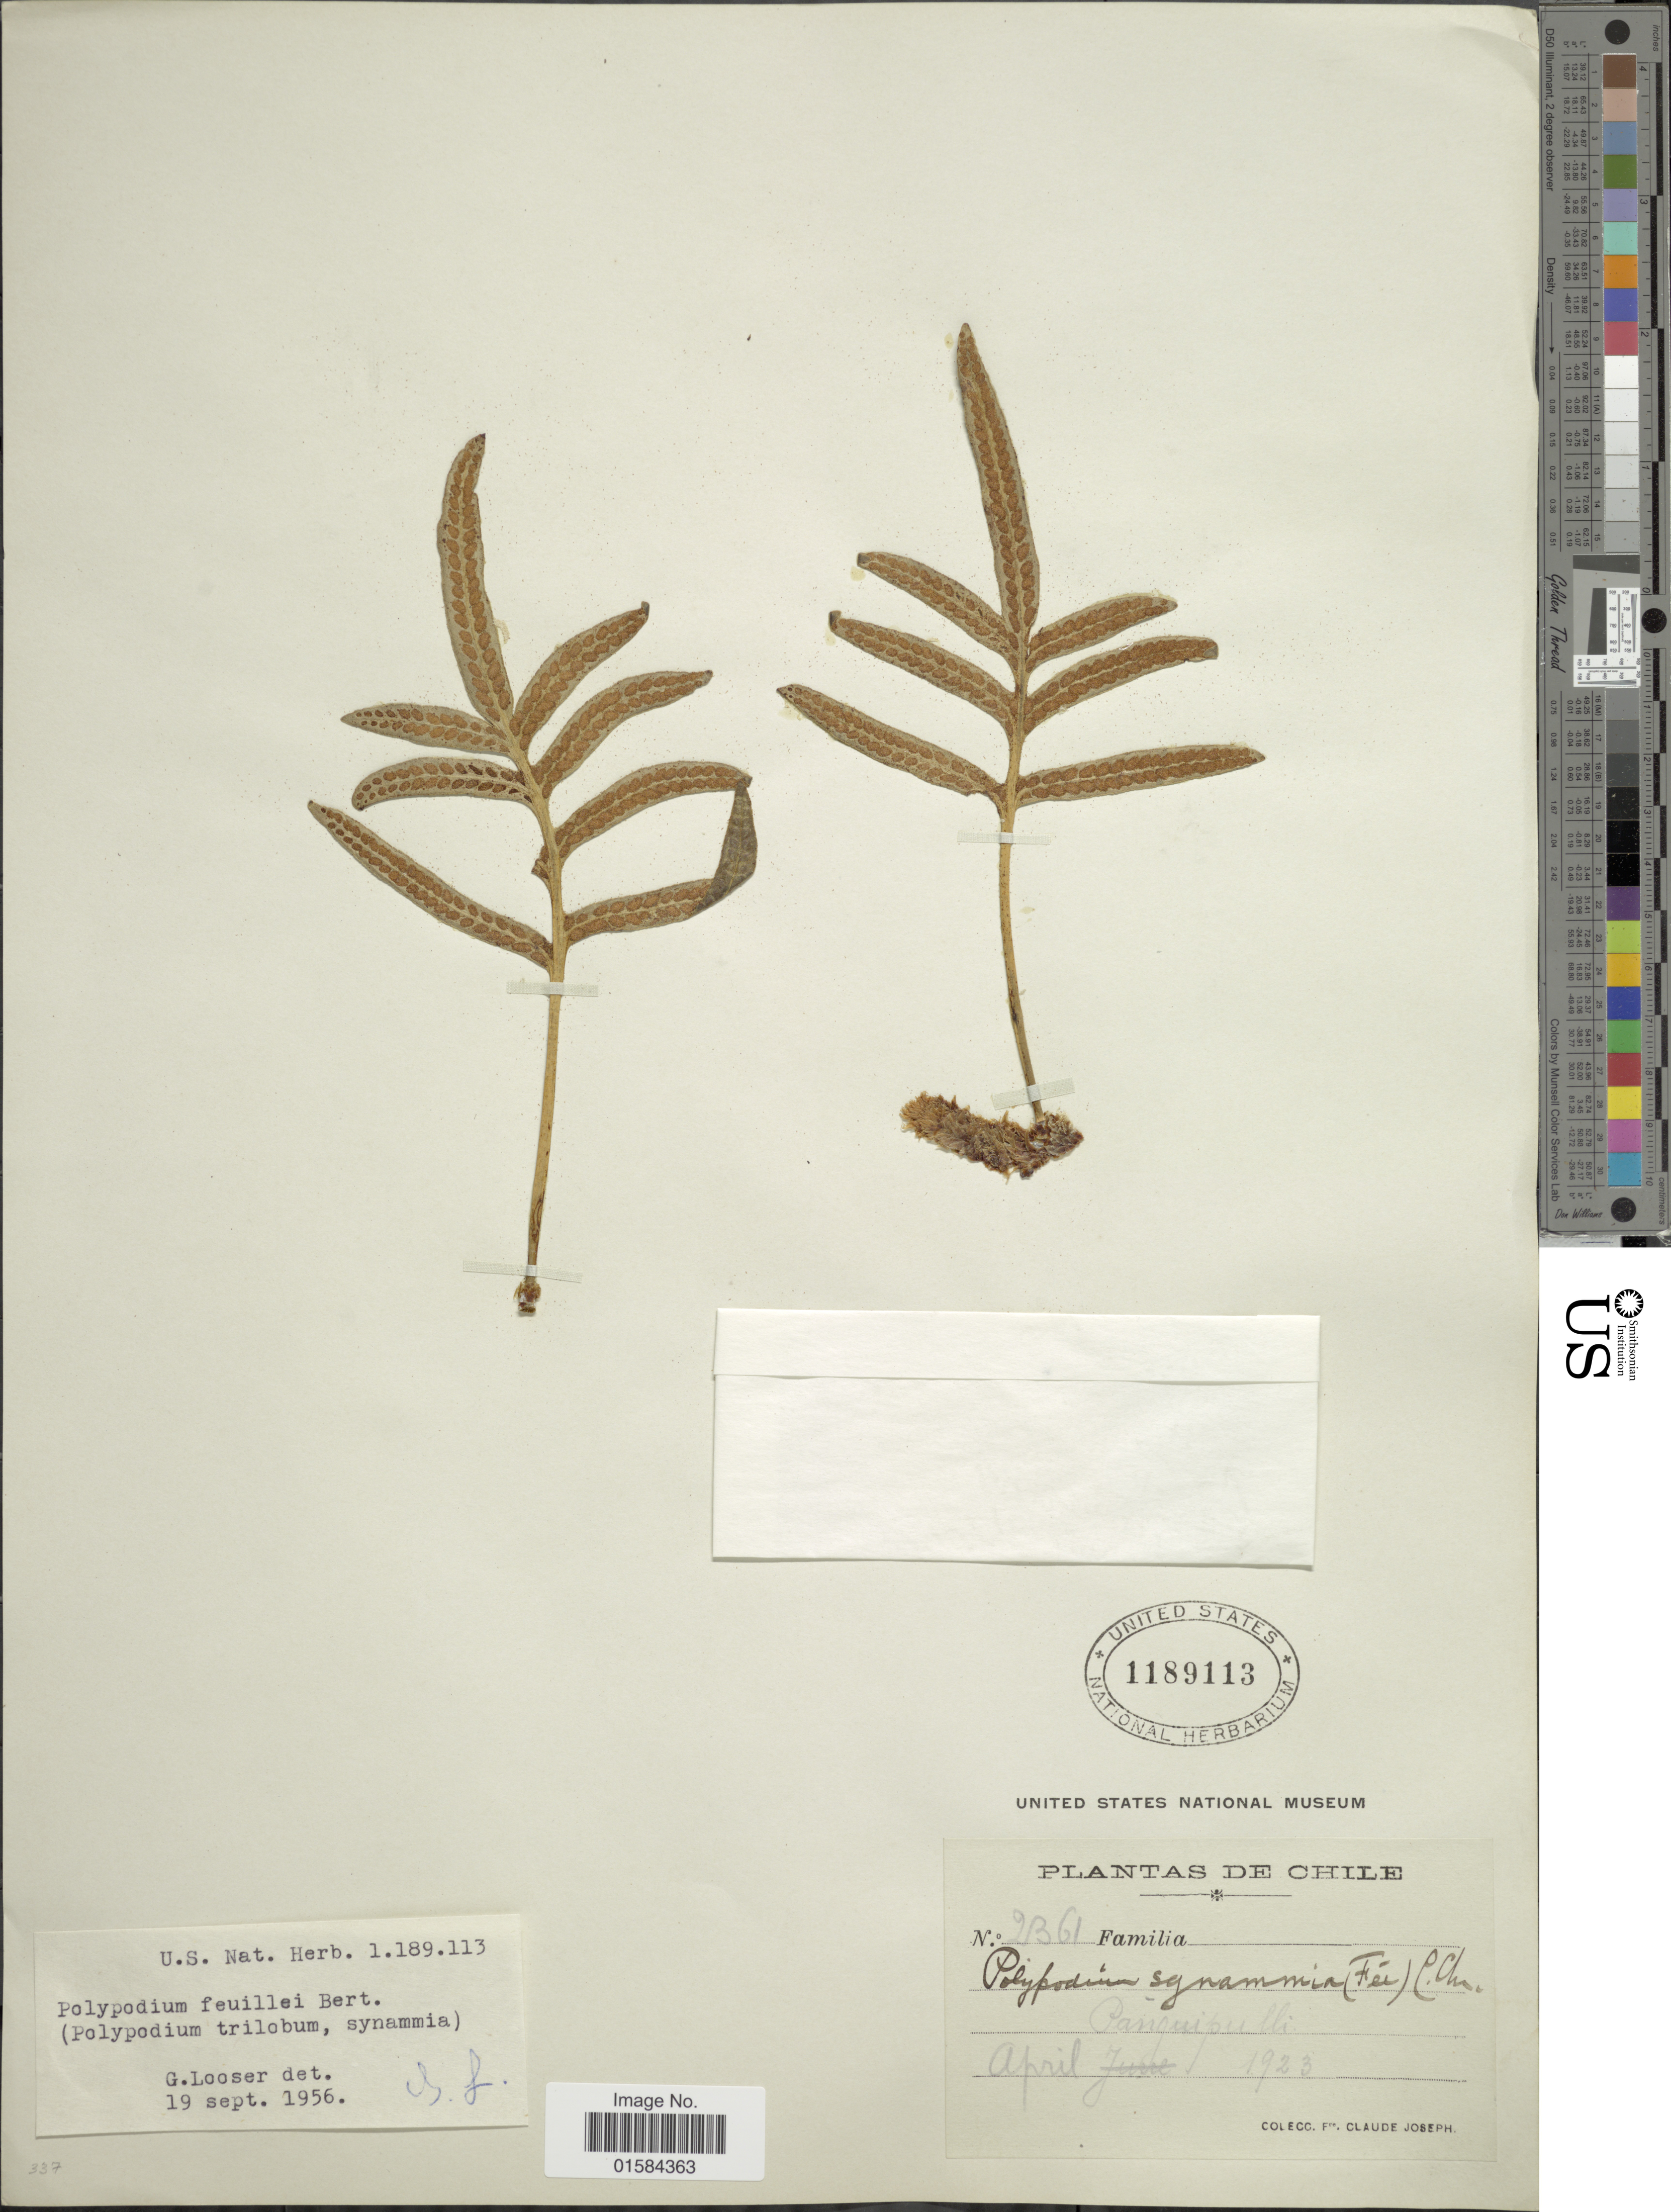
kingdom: Plantae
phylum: Tracheophyta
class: Polypodiopsida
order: Polypodiales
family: Polypodiaceae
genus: Synammia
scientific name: Synammia feuillei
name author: (Bertero) Copel.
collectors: Frere Claude Joseph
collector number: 21361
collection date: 1923-04-01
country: Chile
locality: Panguipulli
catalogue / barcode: US 1189113